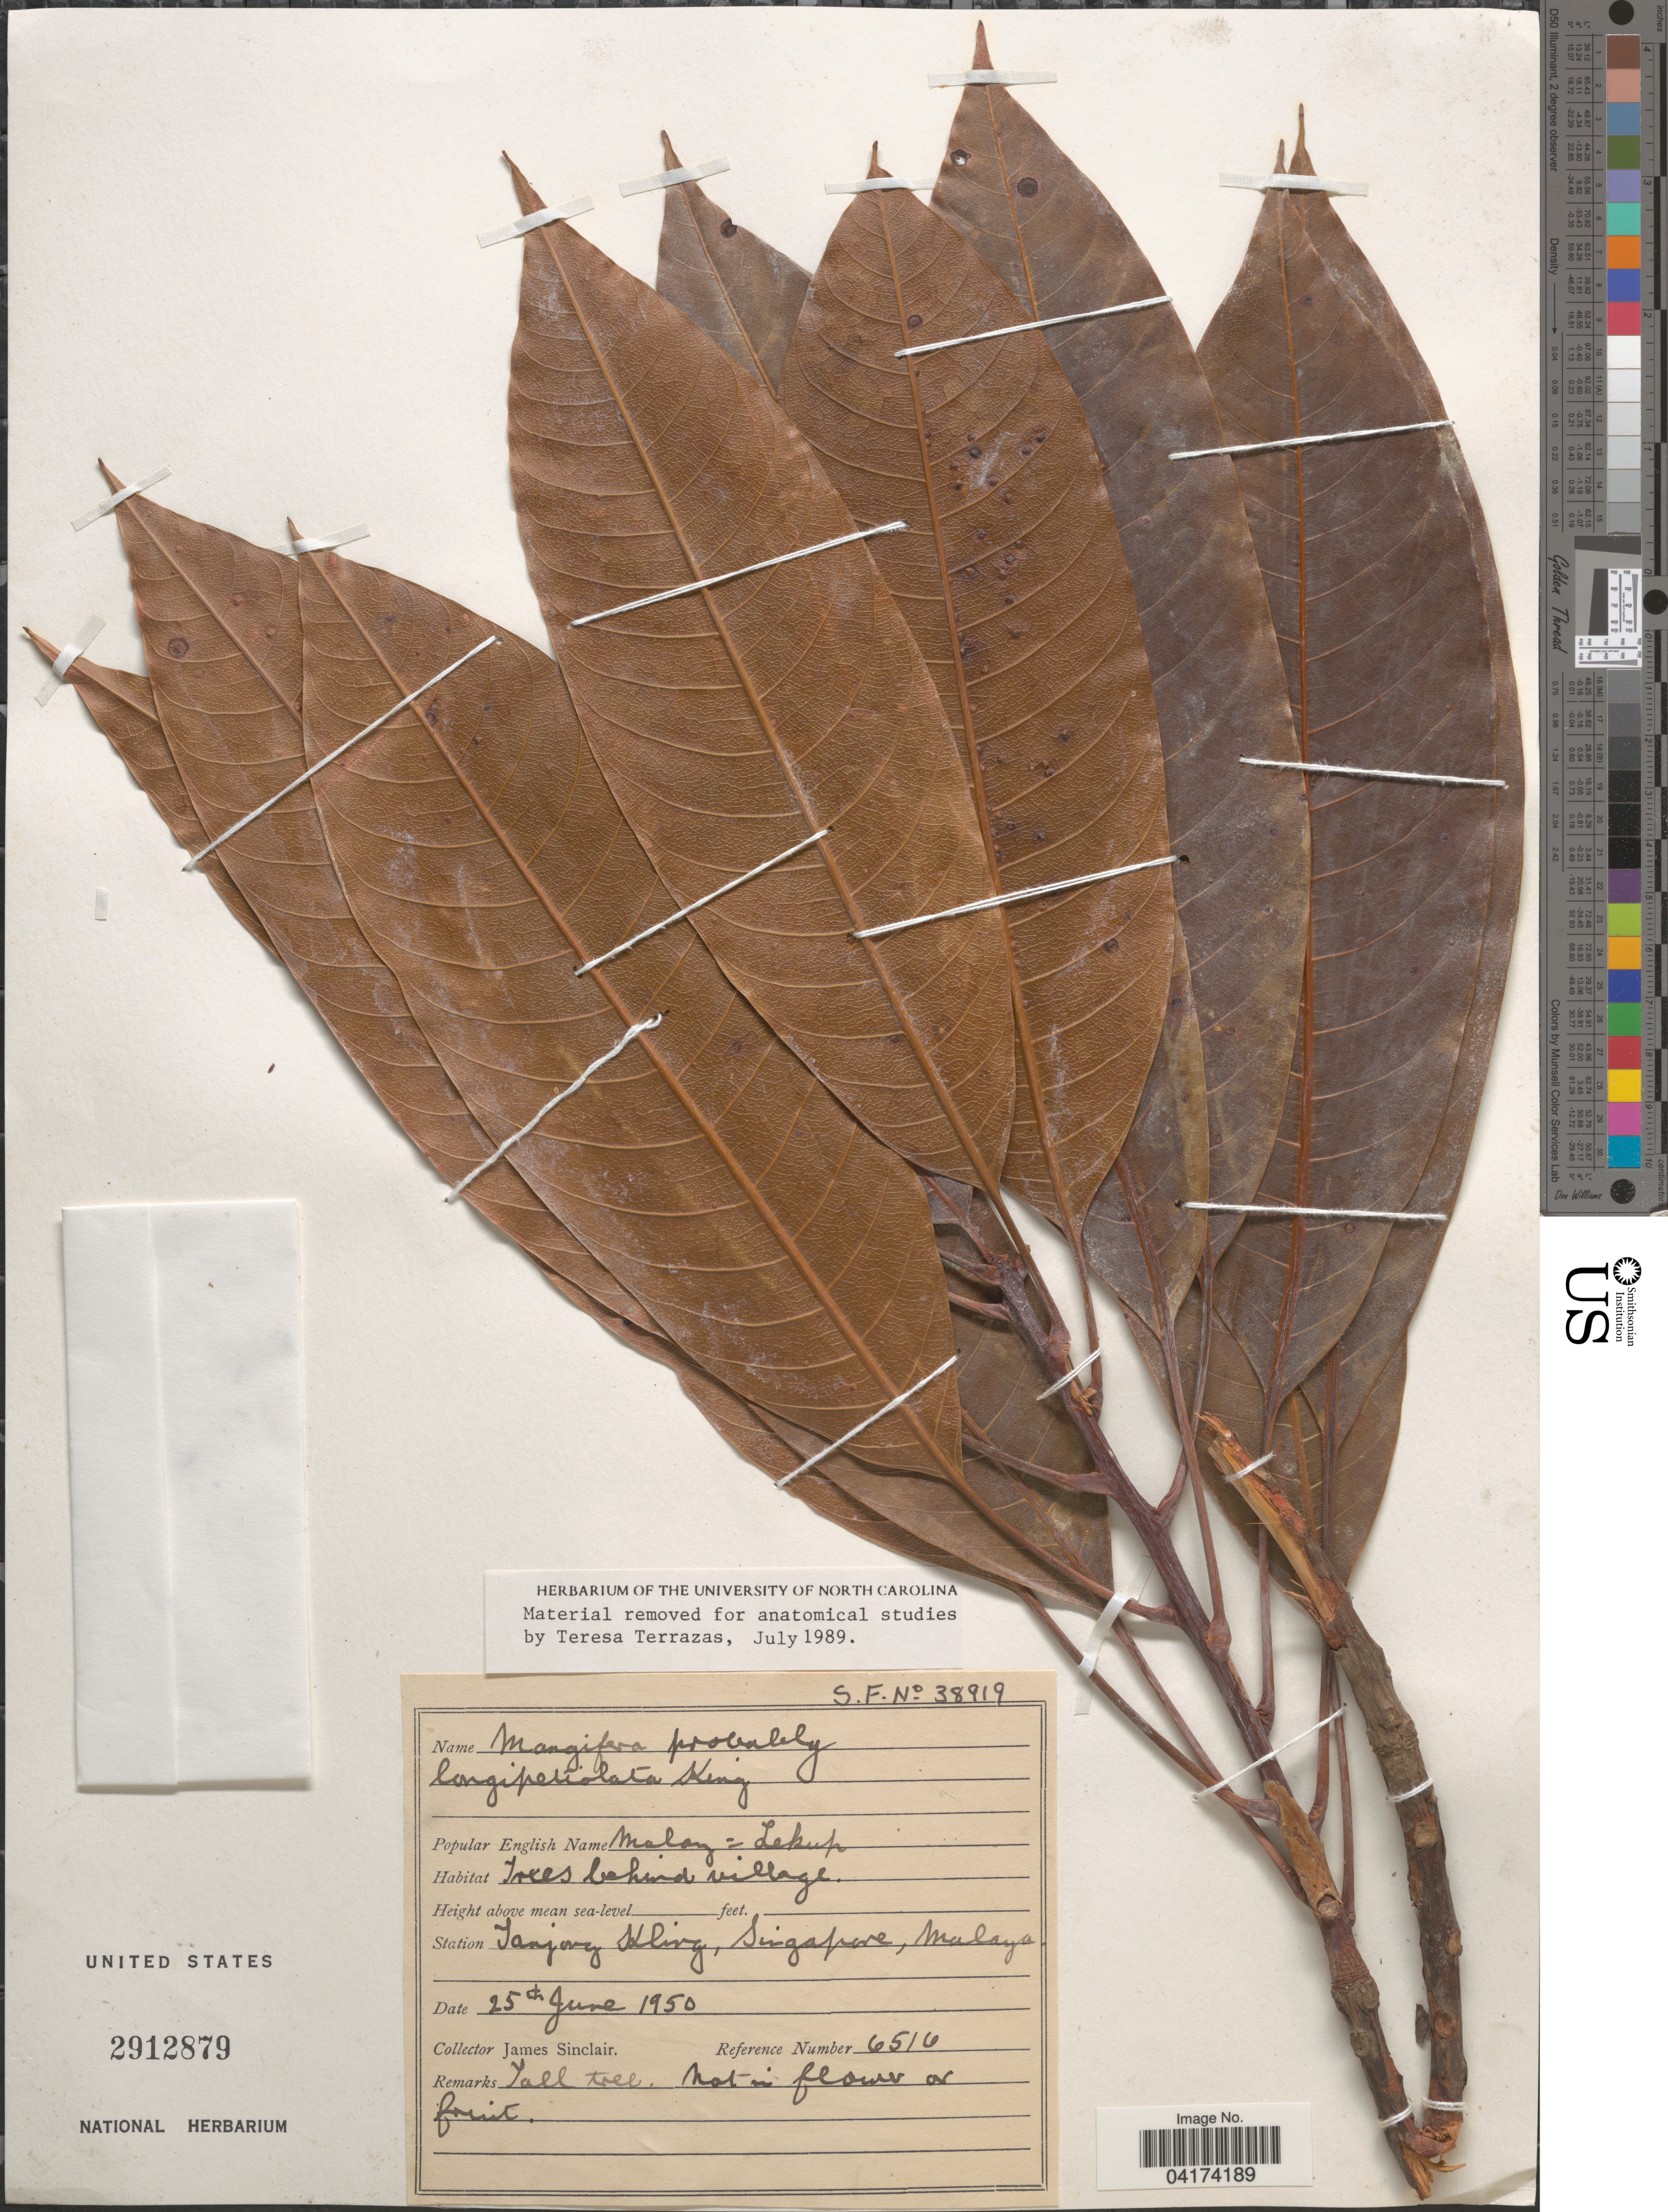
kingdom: Plantae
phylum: Tracheophyta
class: Magnoliopsida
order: Sapindales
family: Anacardiaceae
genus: Mangifera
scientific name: Mangifera longipetiolata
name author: King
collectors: J. Sinclair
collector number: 6516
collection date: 1950-06-25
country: Singapore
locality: Tanjong Kling, Malaya.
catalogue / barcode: US 2912879